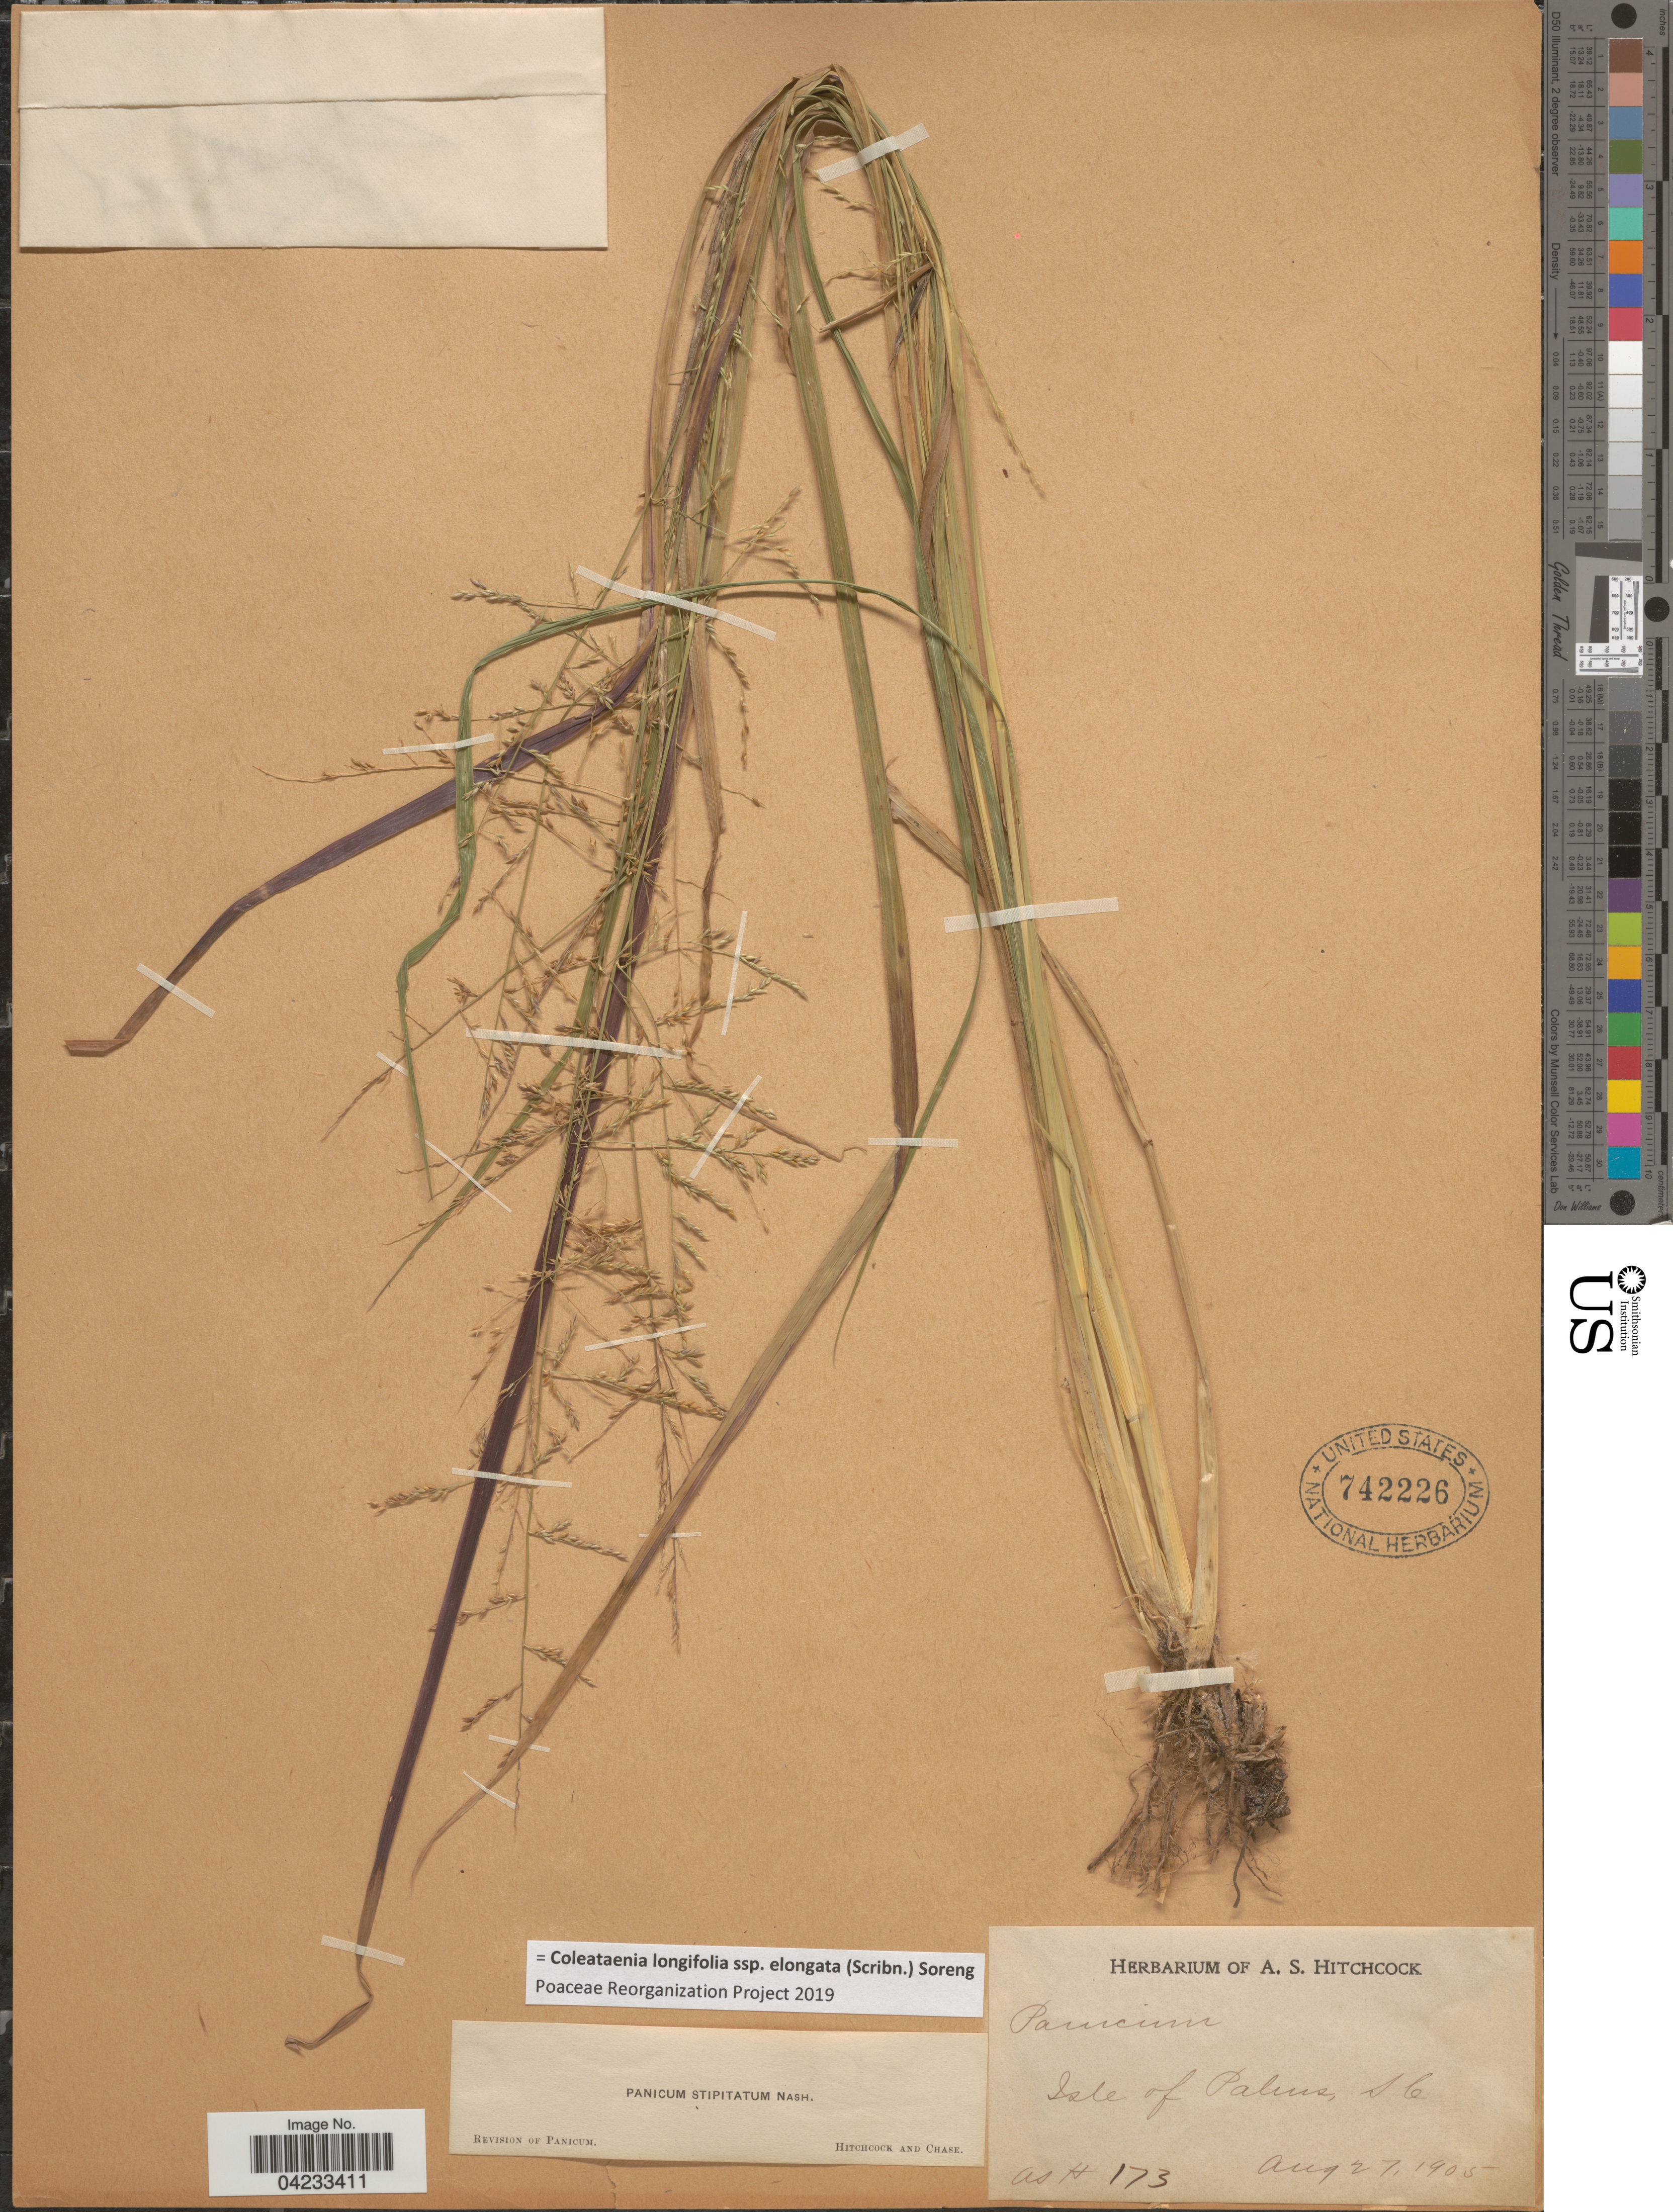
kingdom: Plantae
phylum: Tracheophyta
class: Liliopsida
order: Poales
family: Poaceae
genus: Coleataenia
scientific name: Coleataenia longifolia subsp. elongata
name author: (Scribn.) Soreng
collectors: A. S. Hitchcock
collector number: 173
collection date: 1905-08-27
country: United States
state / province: South Carolina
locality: Isle of Palms.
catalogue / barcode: US 742226